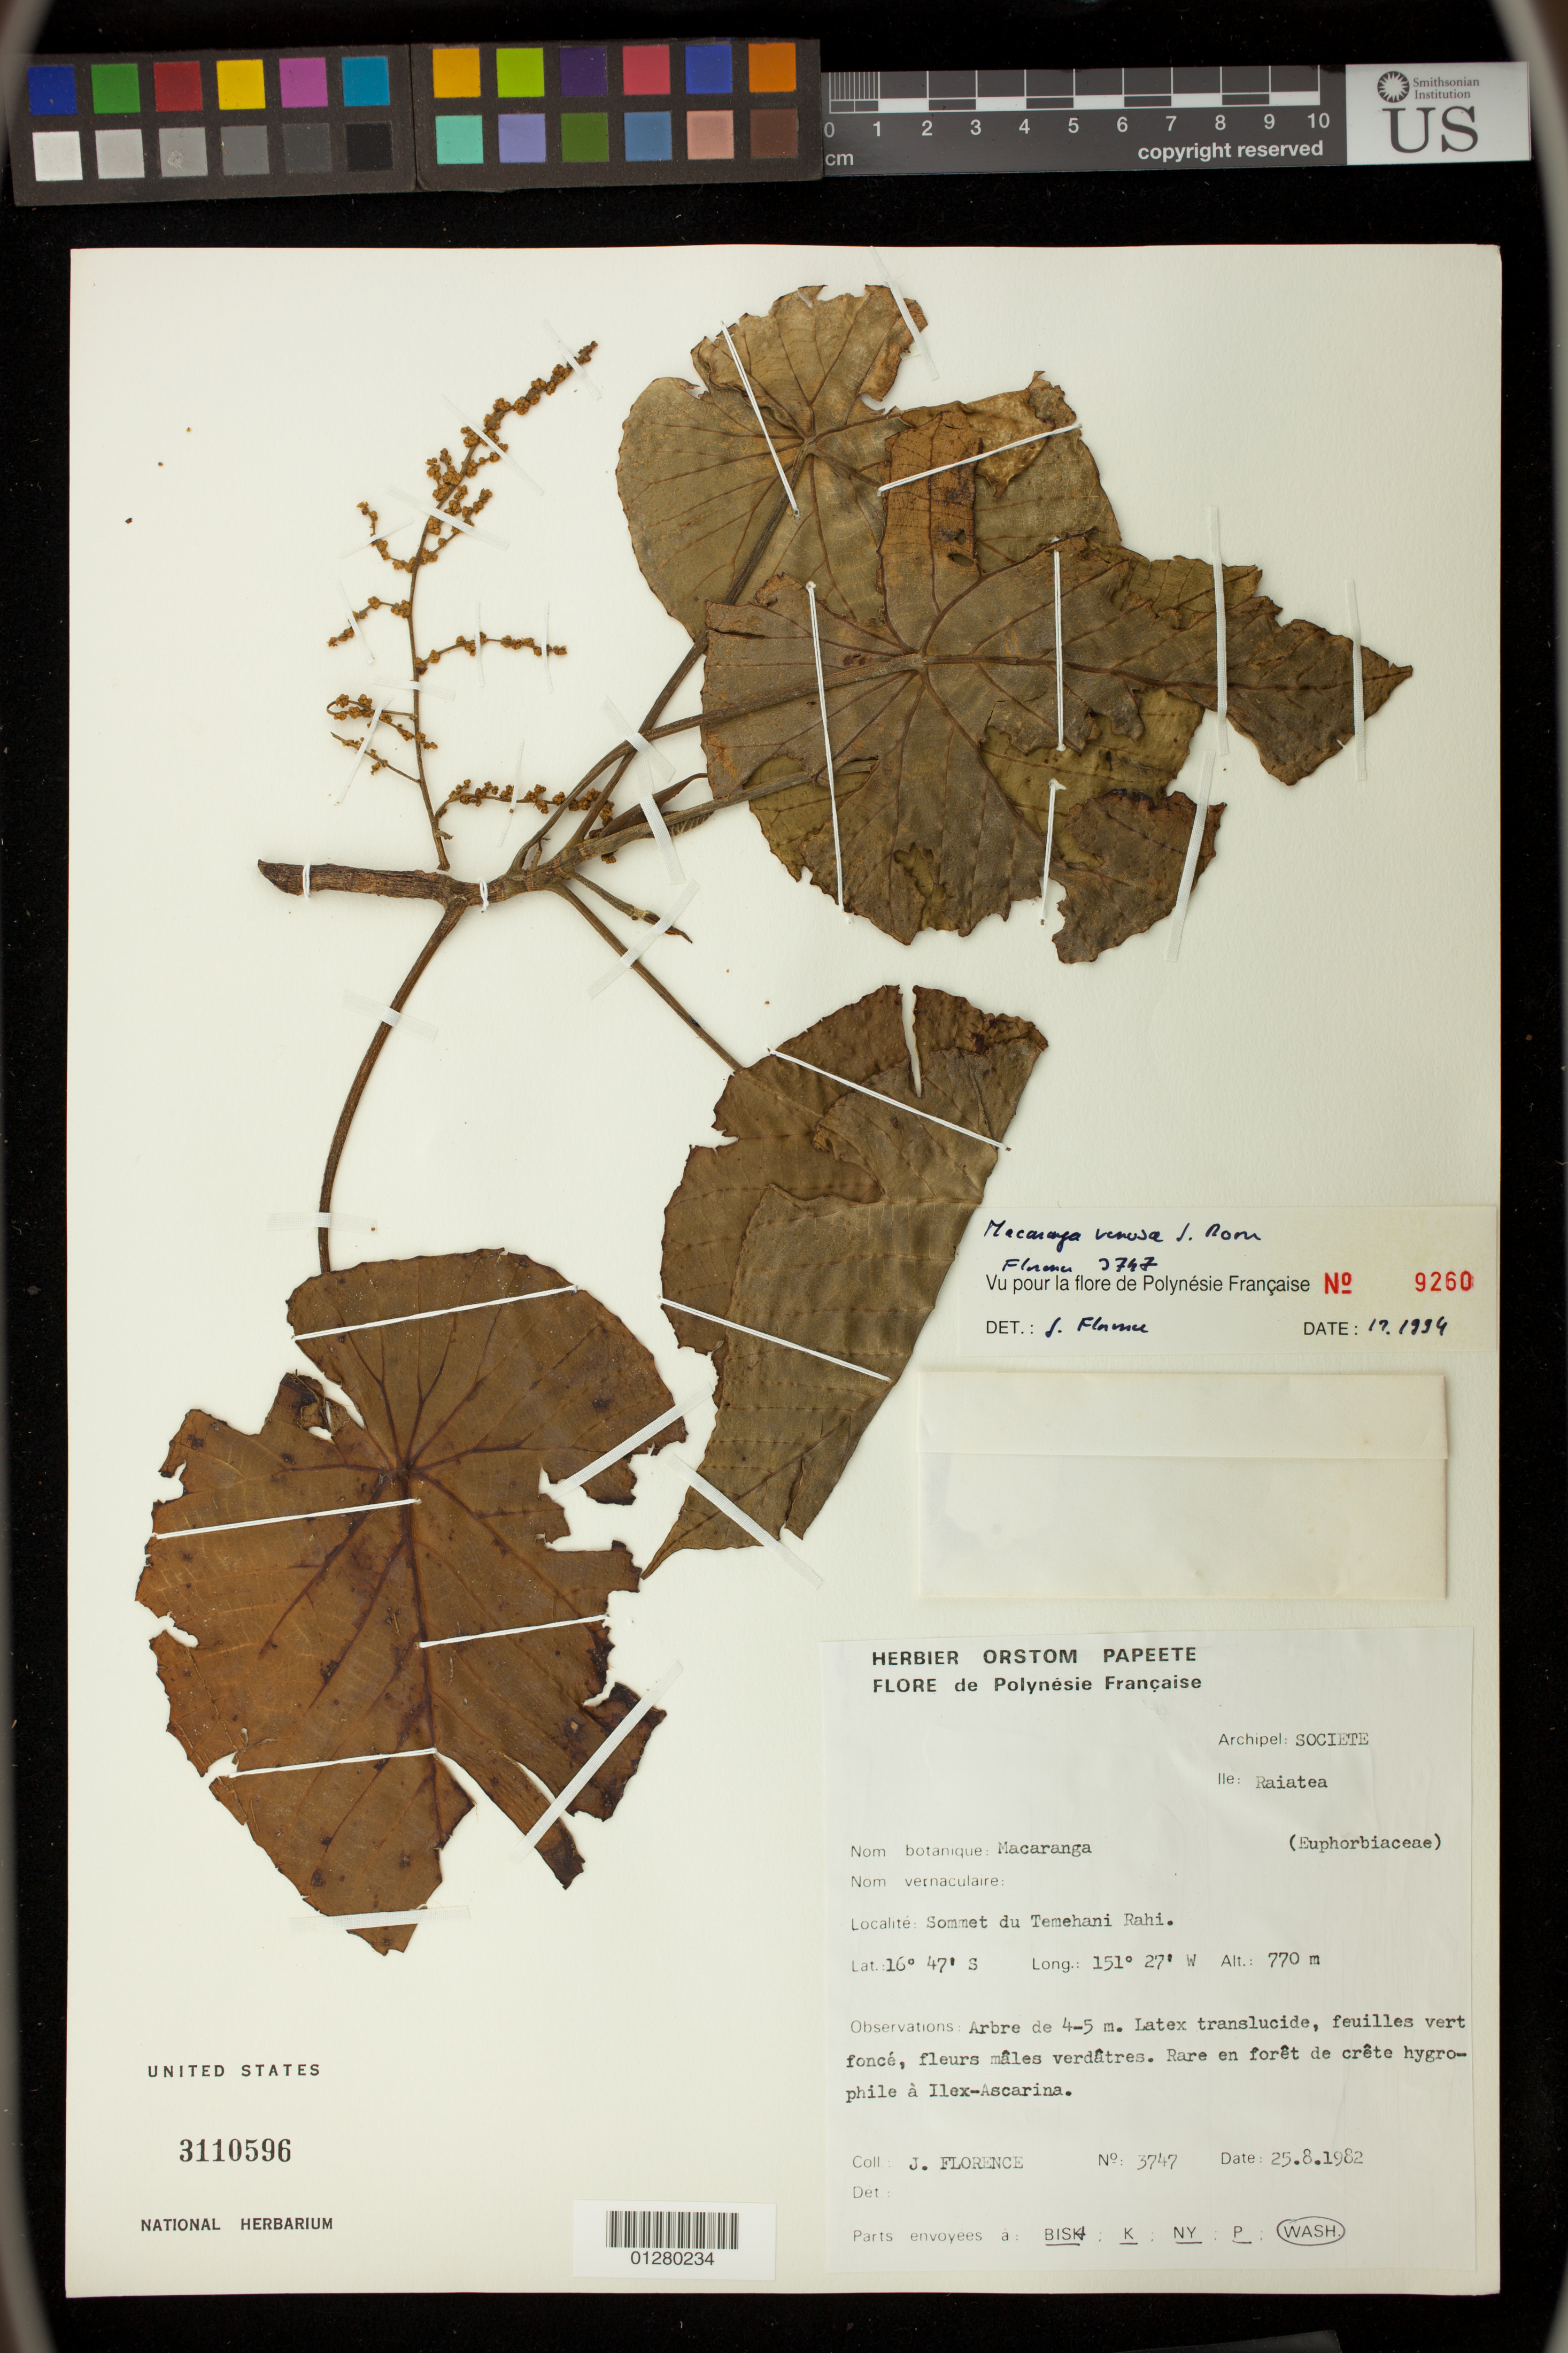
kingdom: Plantae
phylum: Tracheophyta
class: Magnoliopsida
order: Malpighiales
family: Euphorbiaceae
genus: Macaranga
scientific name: Macaranga venosa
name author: J.W. Moore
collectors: J. Florence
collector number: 3747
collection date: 1982-08-25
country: France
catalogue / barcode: US 3110596